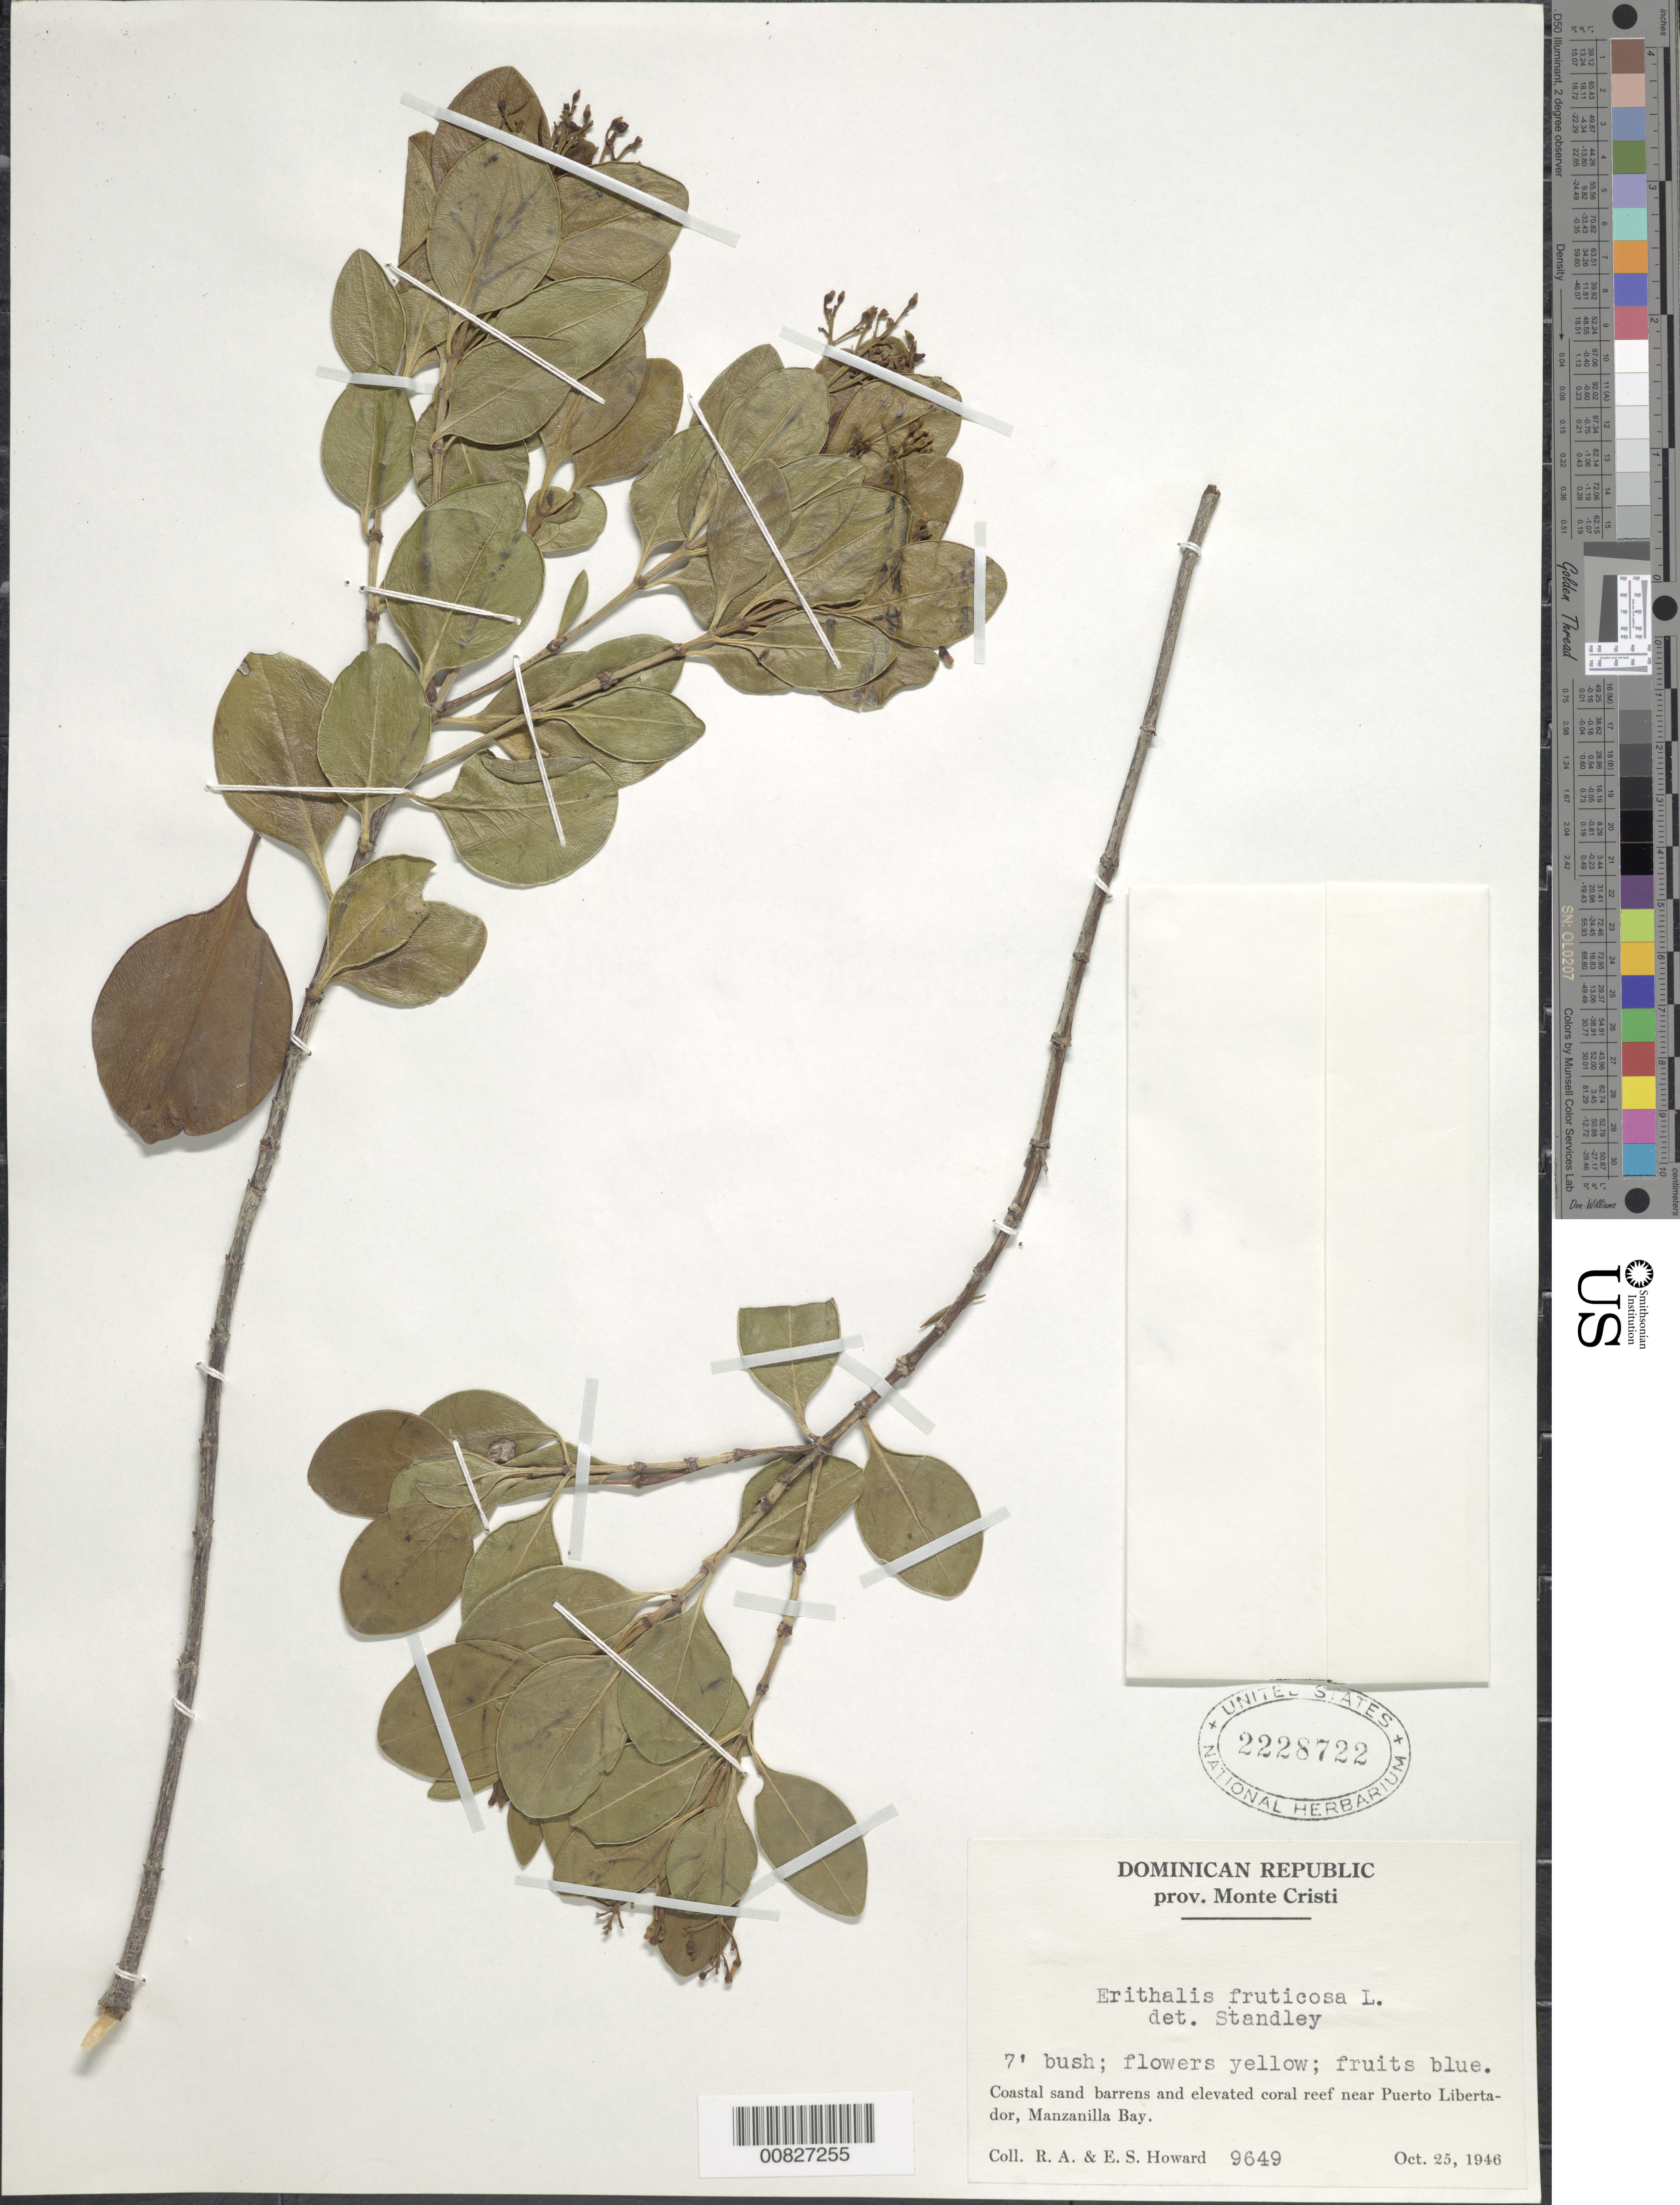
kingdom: Plantae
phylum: Tracheophyta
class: Magnoliopsida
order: Gentianales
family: Rubiaceae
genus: Erithalis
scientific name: Erithalis fruticosa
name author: L.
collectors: R. A. Howard & E. S. Howard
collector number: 9649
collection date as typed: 25 Oct 1946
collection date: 1946-10-25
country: Dominican Republic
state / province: Monte Cristi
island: Hispaniola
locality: Near Puerto Libertador, Manzanilla Bay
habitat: Coastal sand barrens and elvated coral reef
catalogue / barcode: US 2228722